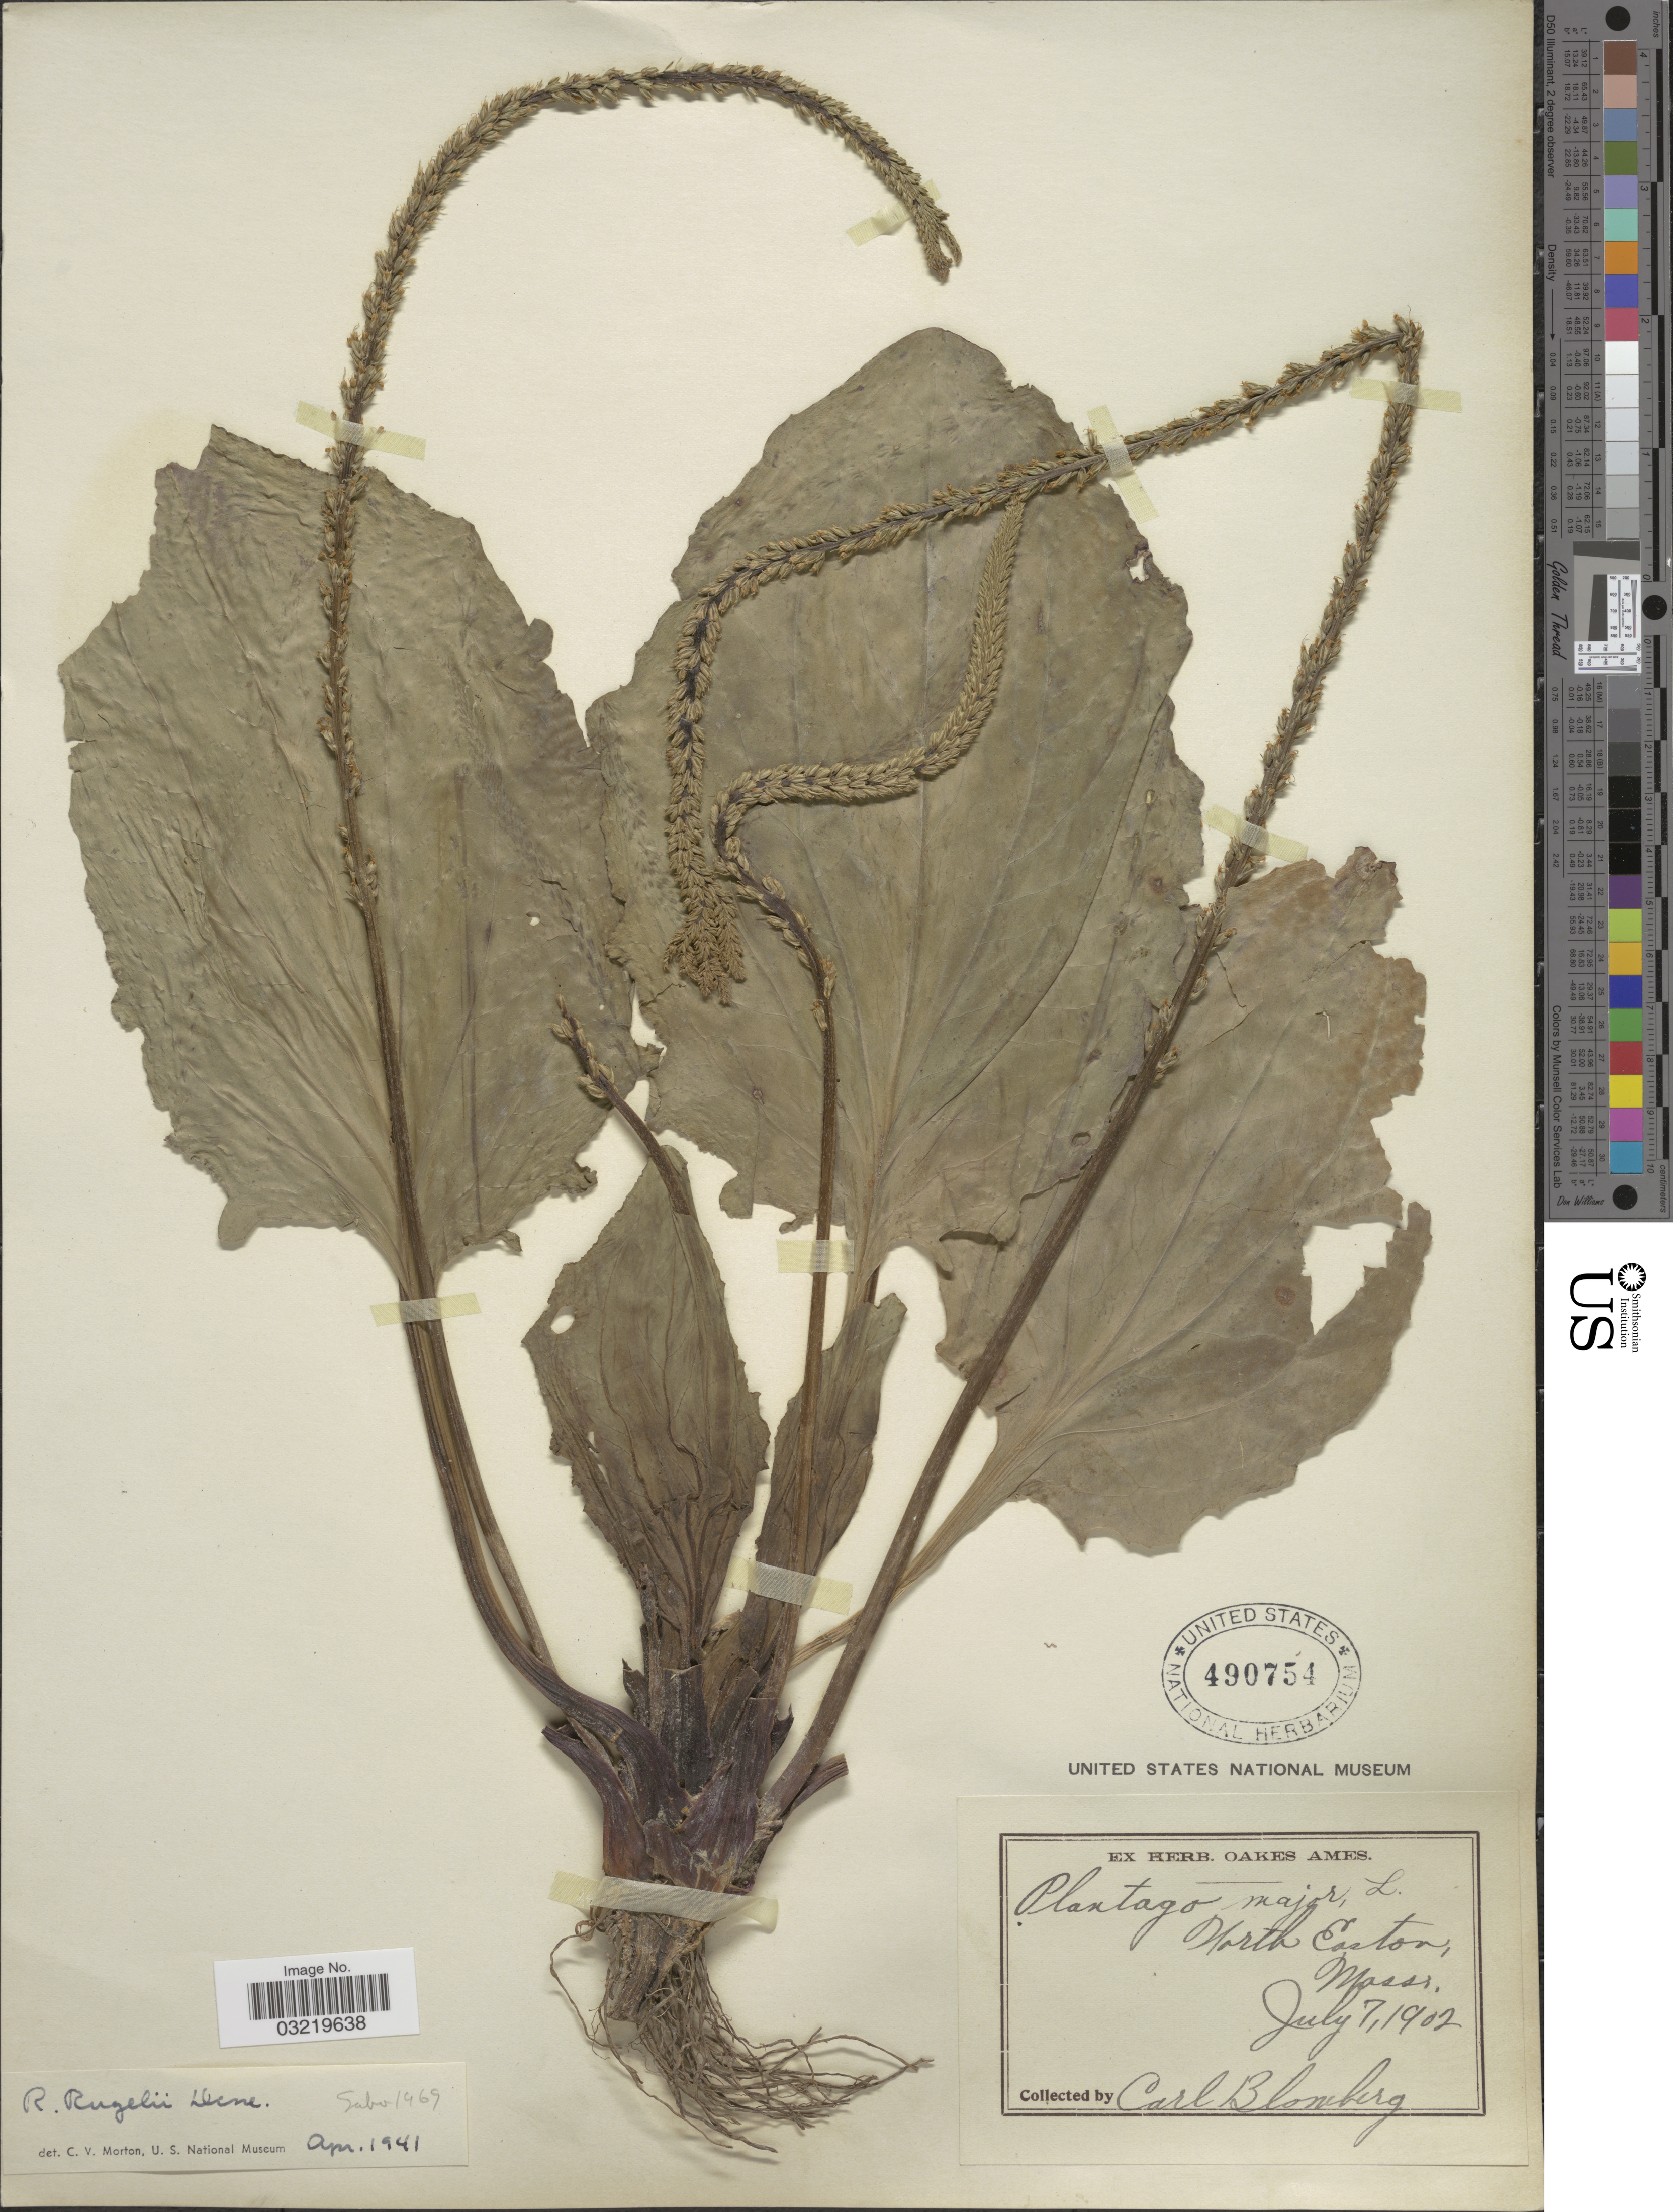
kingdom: Plantae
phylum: Tracheophyta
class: Magnoliopsida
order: Lamiales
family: Plantaginaceae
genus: Plantago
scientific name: Plantago rugelii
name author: Decne.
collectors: A. Blomberg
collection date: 1902-07-07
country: United States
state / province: Massachusetts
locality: North Easton.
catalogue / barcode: US 490754